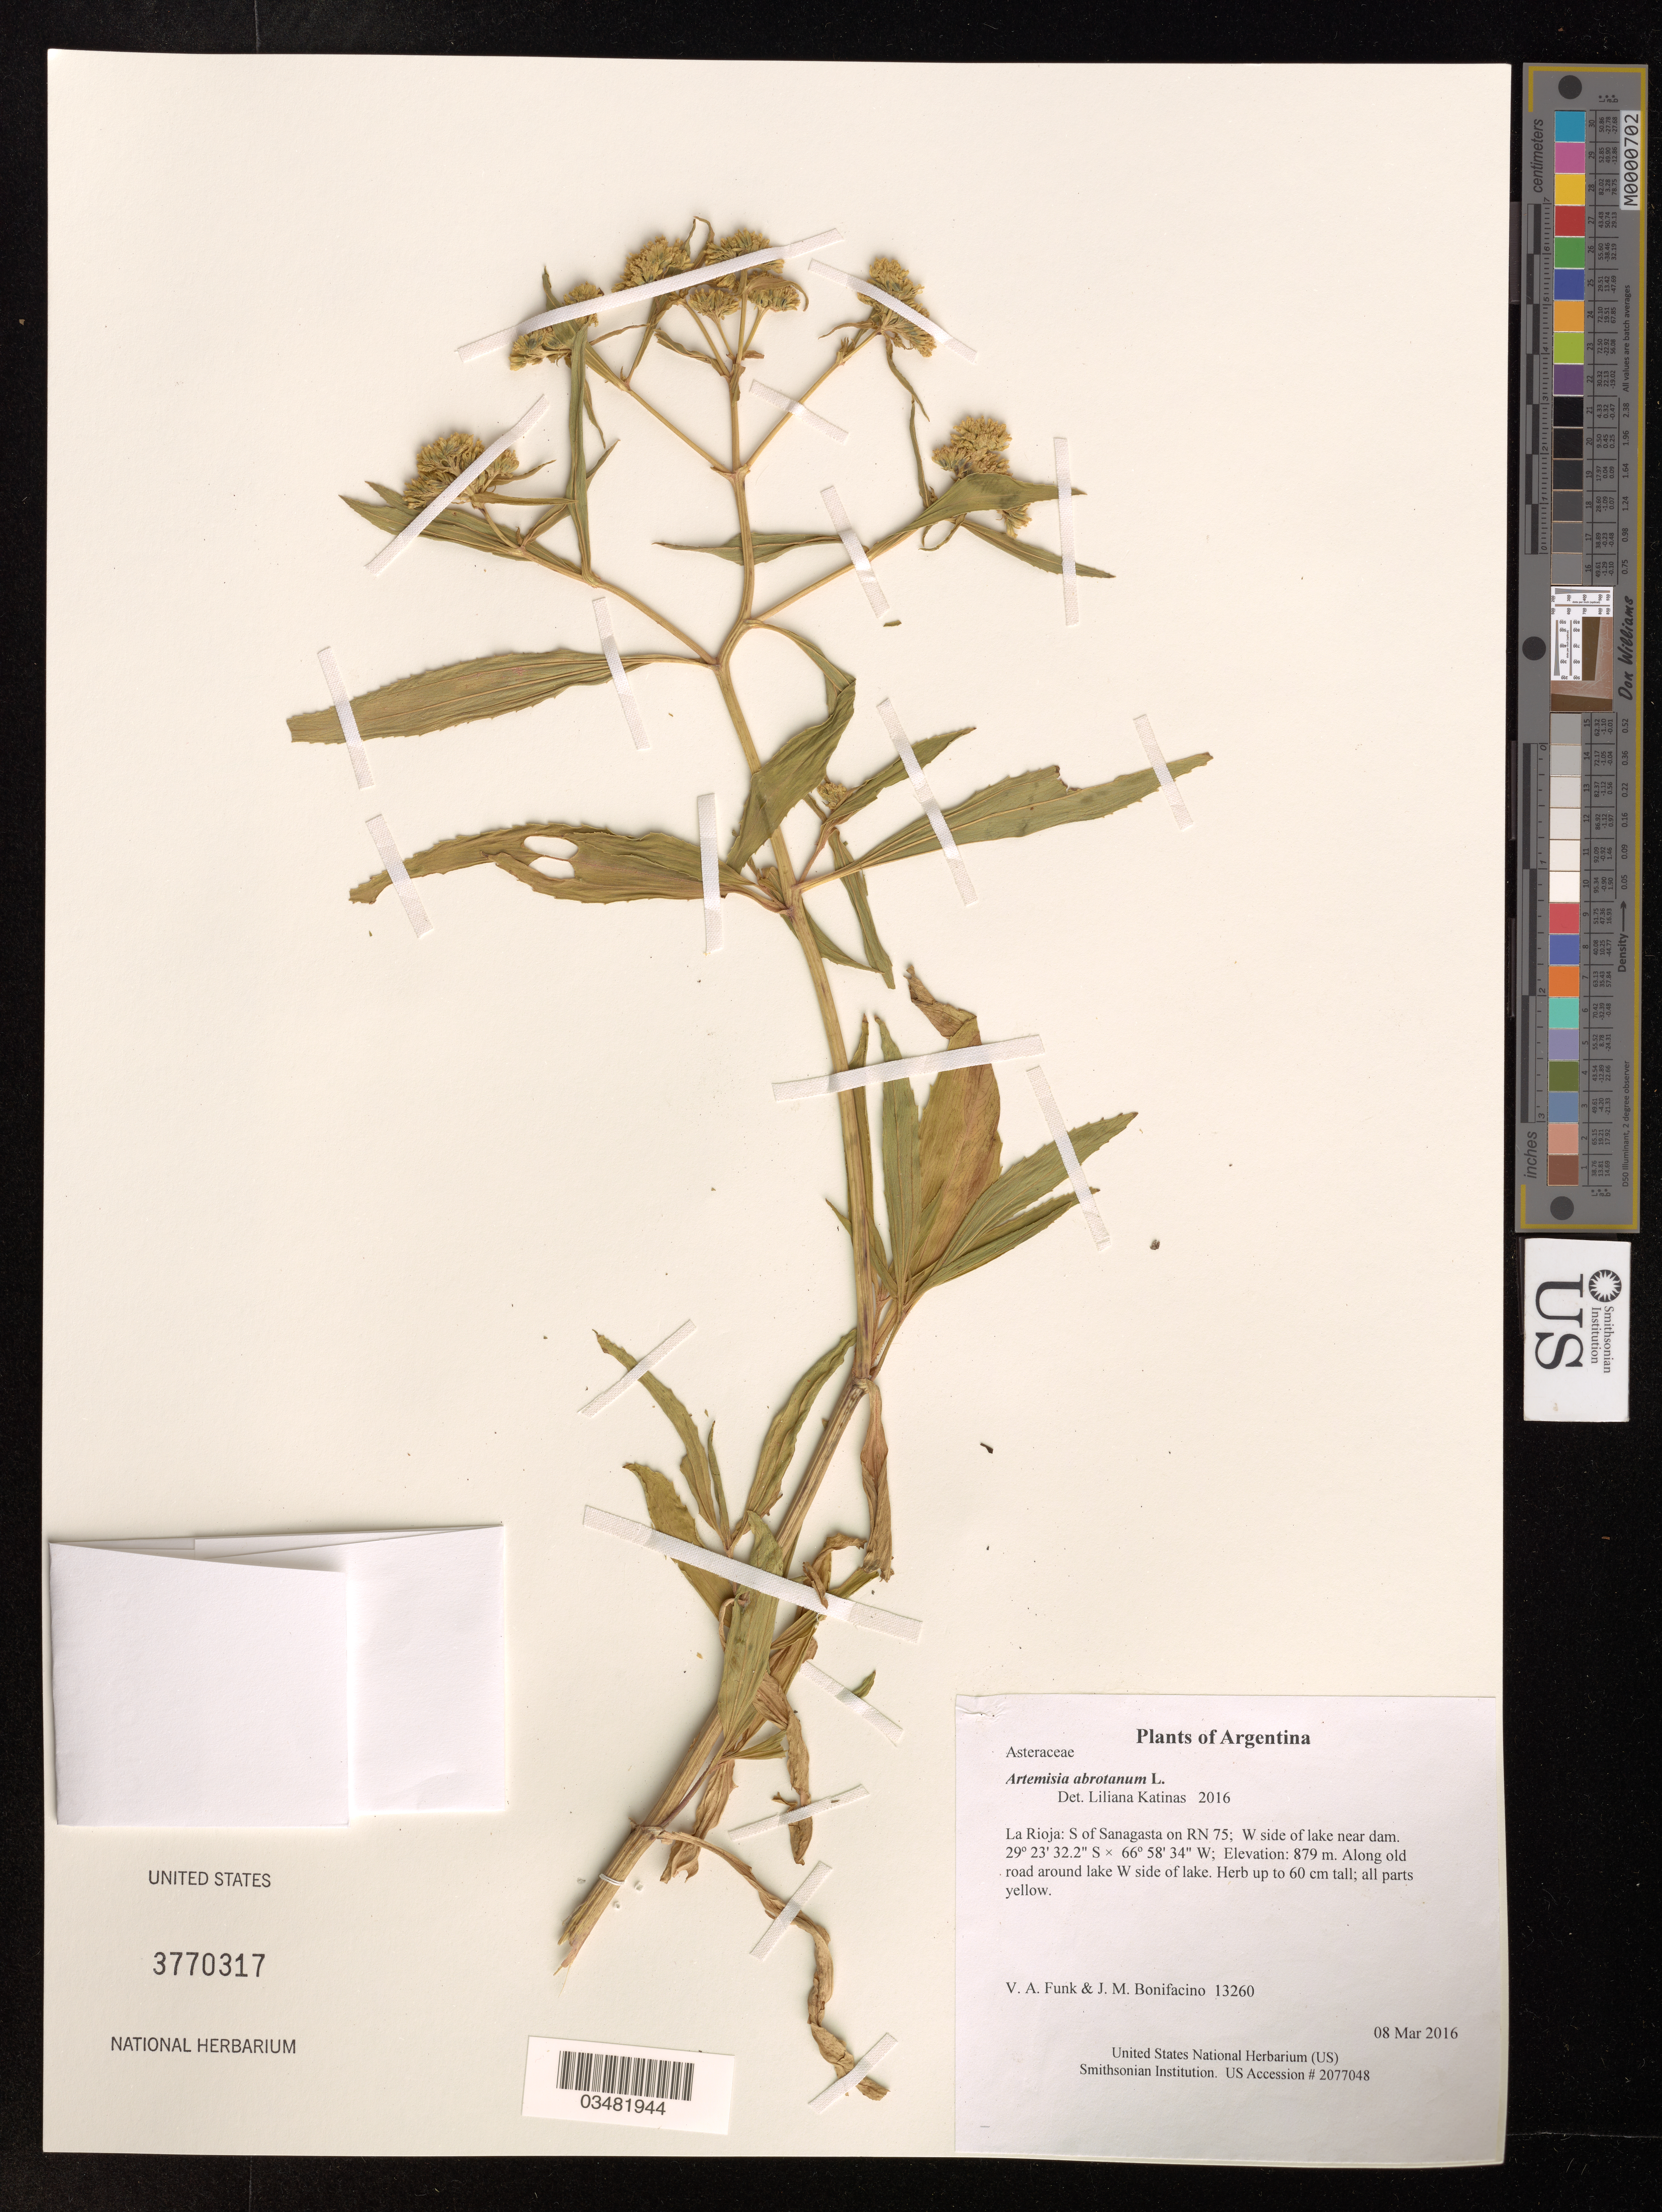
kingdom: Plantae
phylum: Tracheophyta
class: Magnoliopsida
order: Asterales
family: Asteraceae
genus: Artemisia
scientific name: Artemisia abrotanum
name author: L.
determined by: Katinas, L.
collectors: V. Funk & M. Bonifacino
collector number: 13260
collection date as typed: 8 March 2016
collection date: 2016-03-08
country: Argentina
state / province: La Rioja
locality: S of Sanagasta on RN 75; W side of lake near dam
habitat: Along old road around lake W side of lake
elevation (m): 879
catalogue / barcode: US 3770317